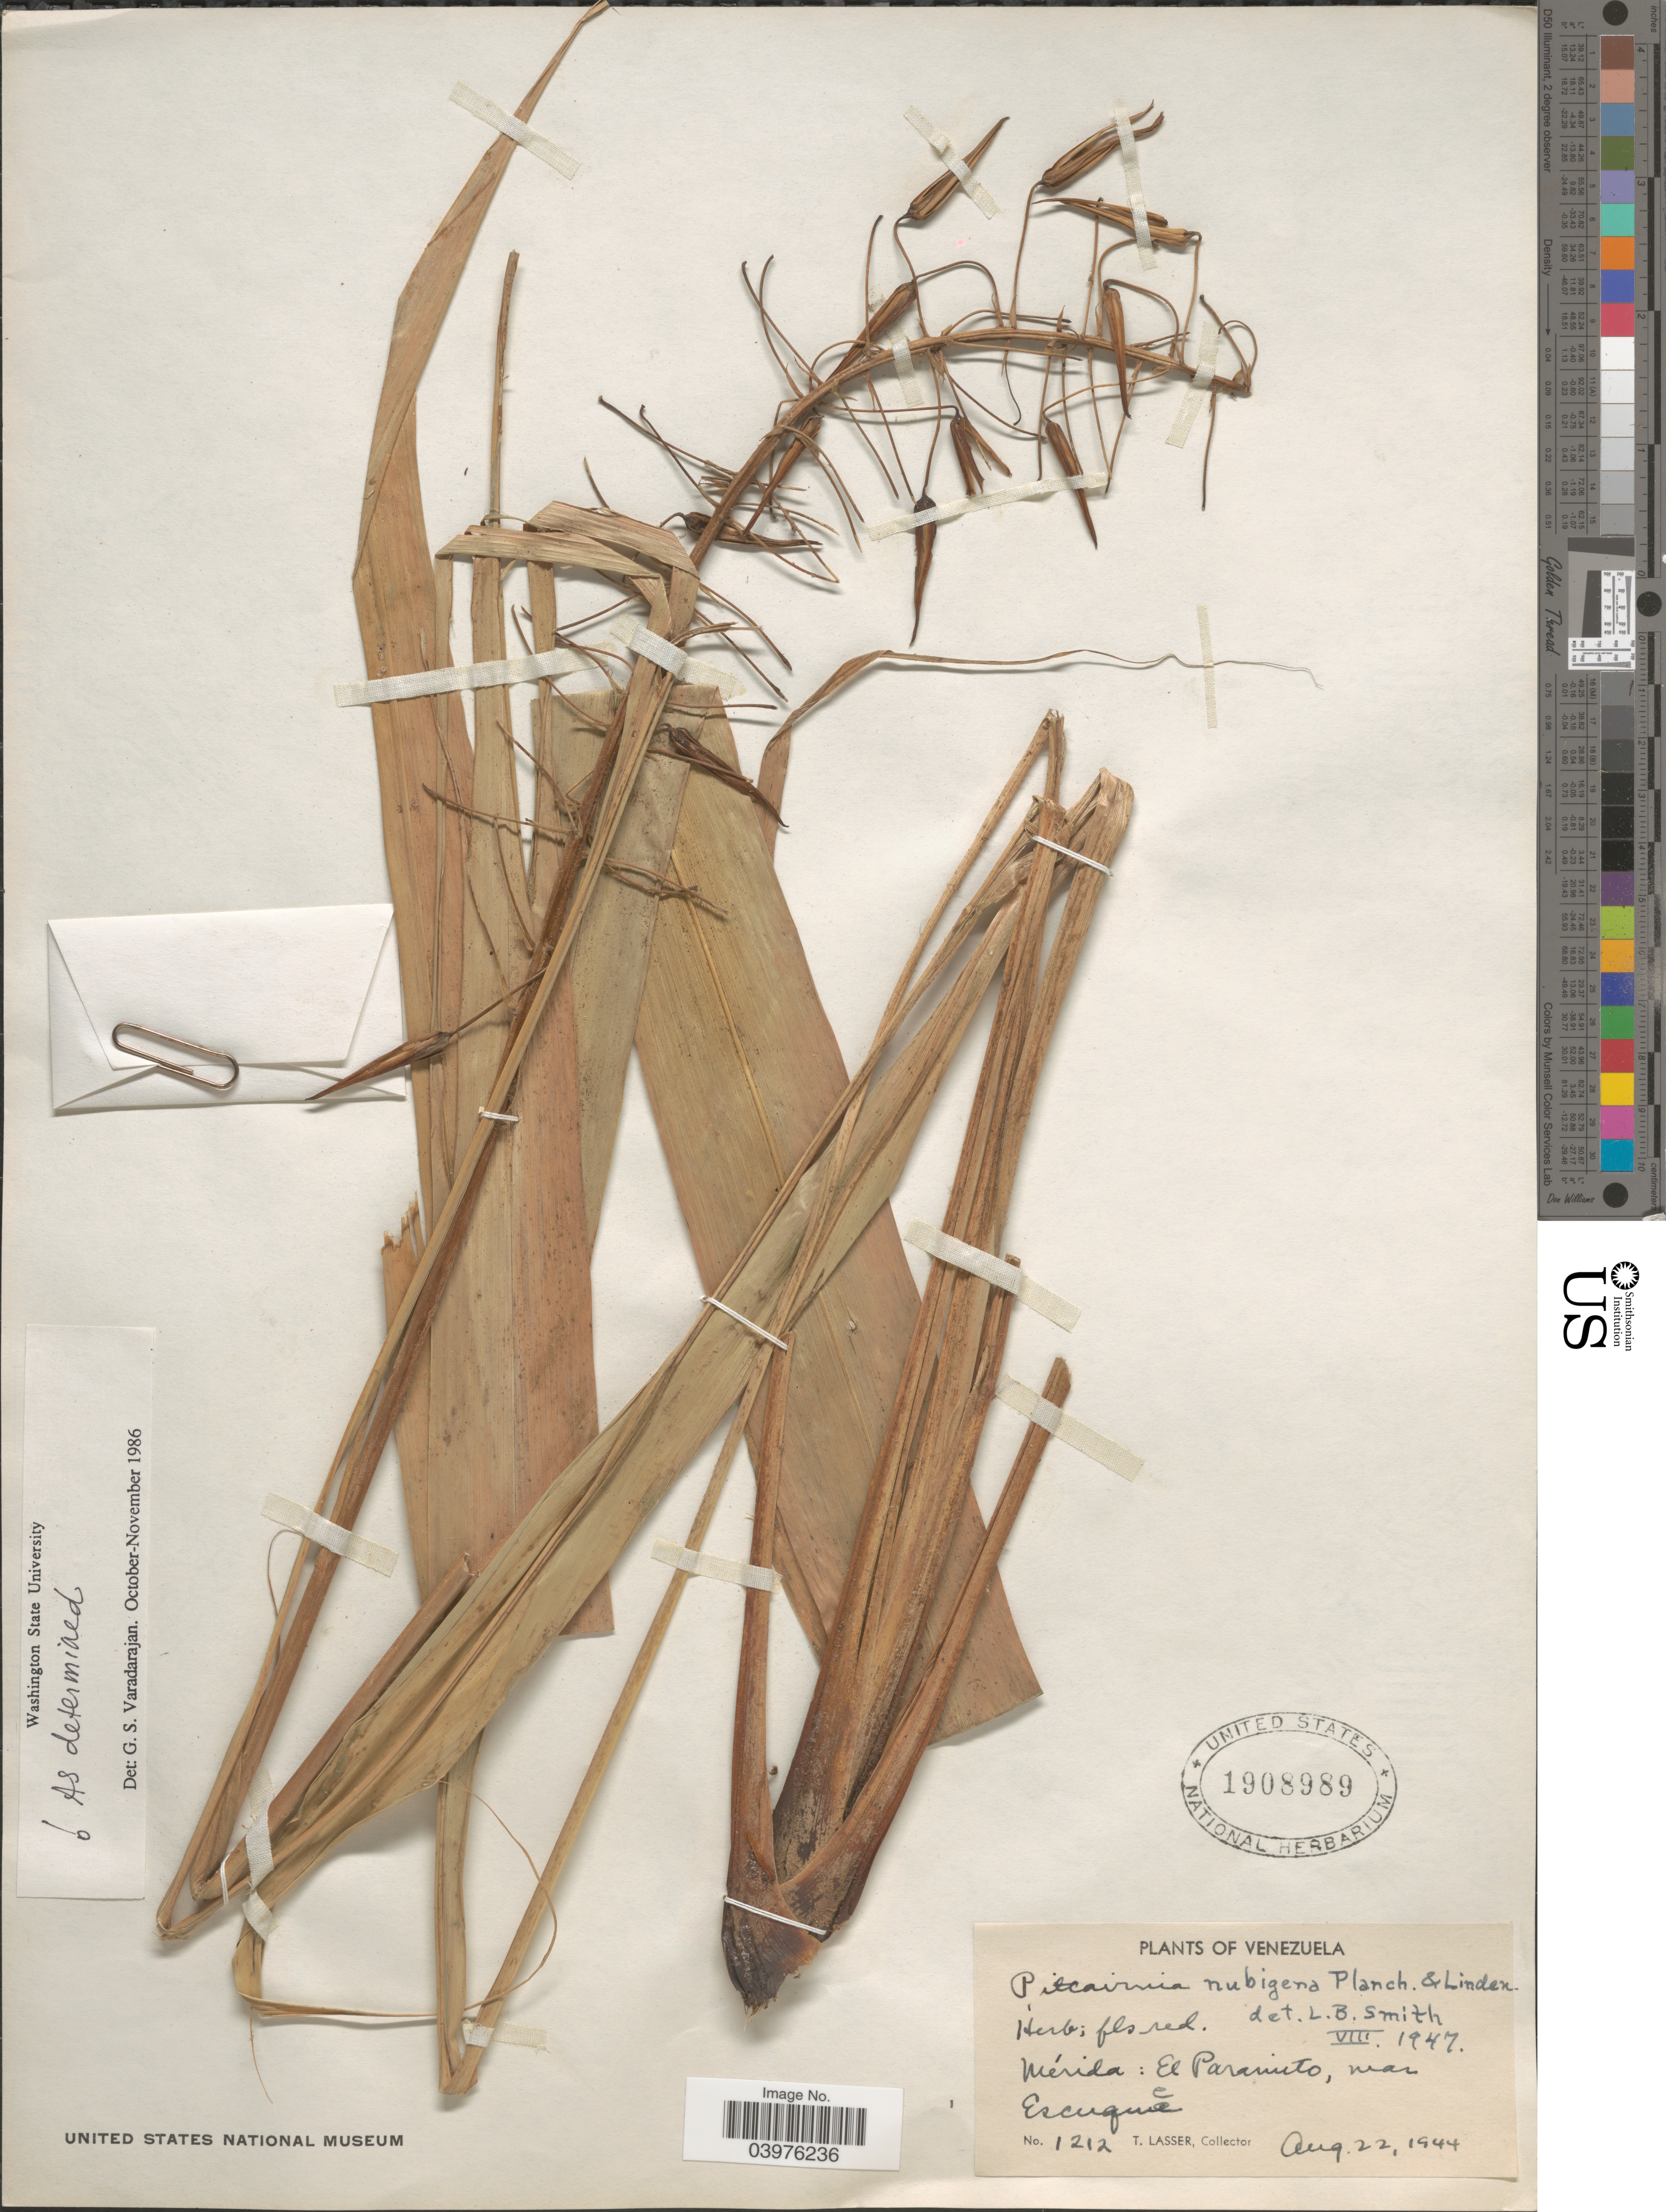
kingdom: Plantae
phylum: Tracheophyta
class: Liliopsida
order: Poales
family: Bromeliaceae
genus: Pitcairnia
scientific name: Pitcairnia nubigena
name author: Planch.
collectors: T. Lasser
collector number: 1212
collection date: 1944-08-22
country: Venezuela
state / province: Merida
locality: El Paramito, near Escuque.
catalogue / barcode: US 1908989